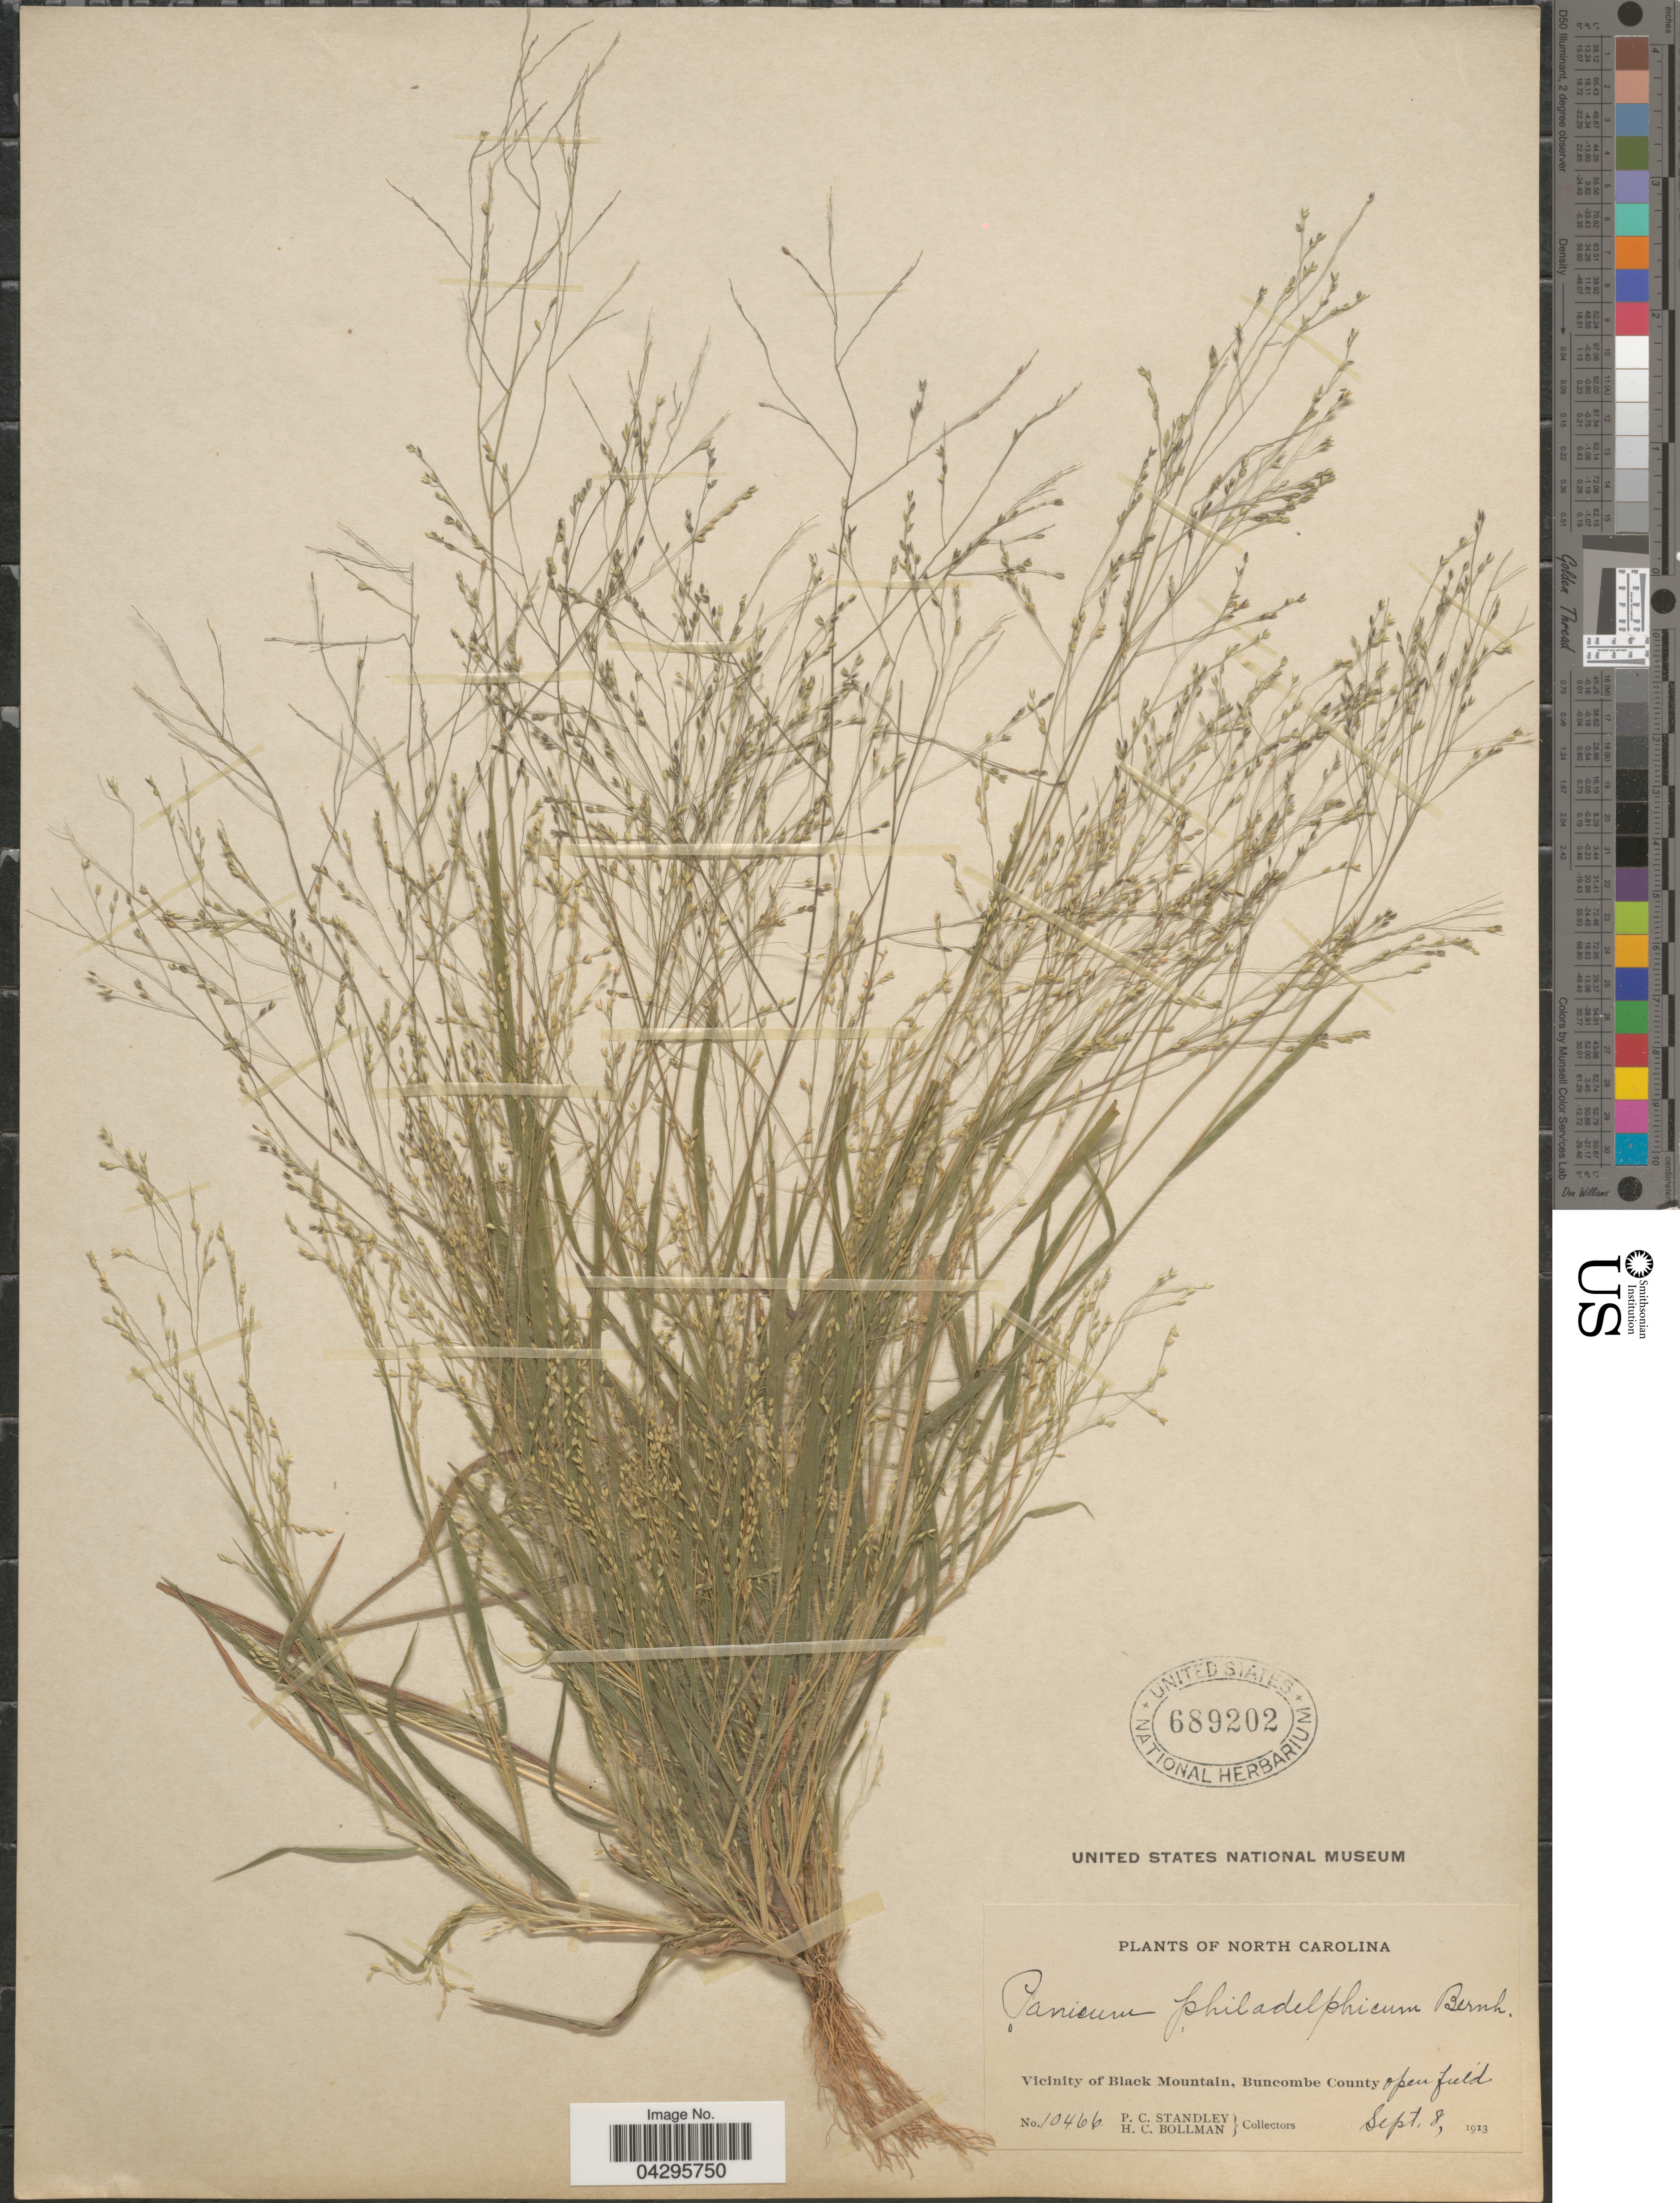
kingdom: Plantae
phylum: Tracheophyta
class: Liliopsida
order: Poales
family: Poaceae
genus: Panicum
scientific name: Panicum philadelphicum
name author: Bernh. ex Trin.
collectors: P. C. Standley & H. C. Bollman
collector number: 10466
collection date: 1913-09-08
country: United States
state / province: North Carolina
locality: Vicinity of Black Mountain, Buncombe County in open field.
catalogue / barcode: US 689202